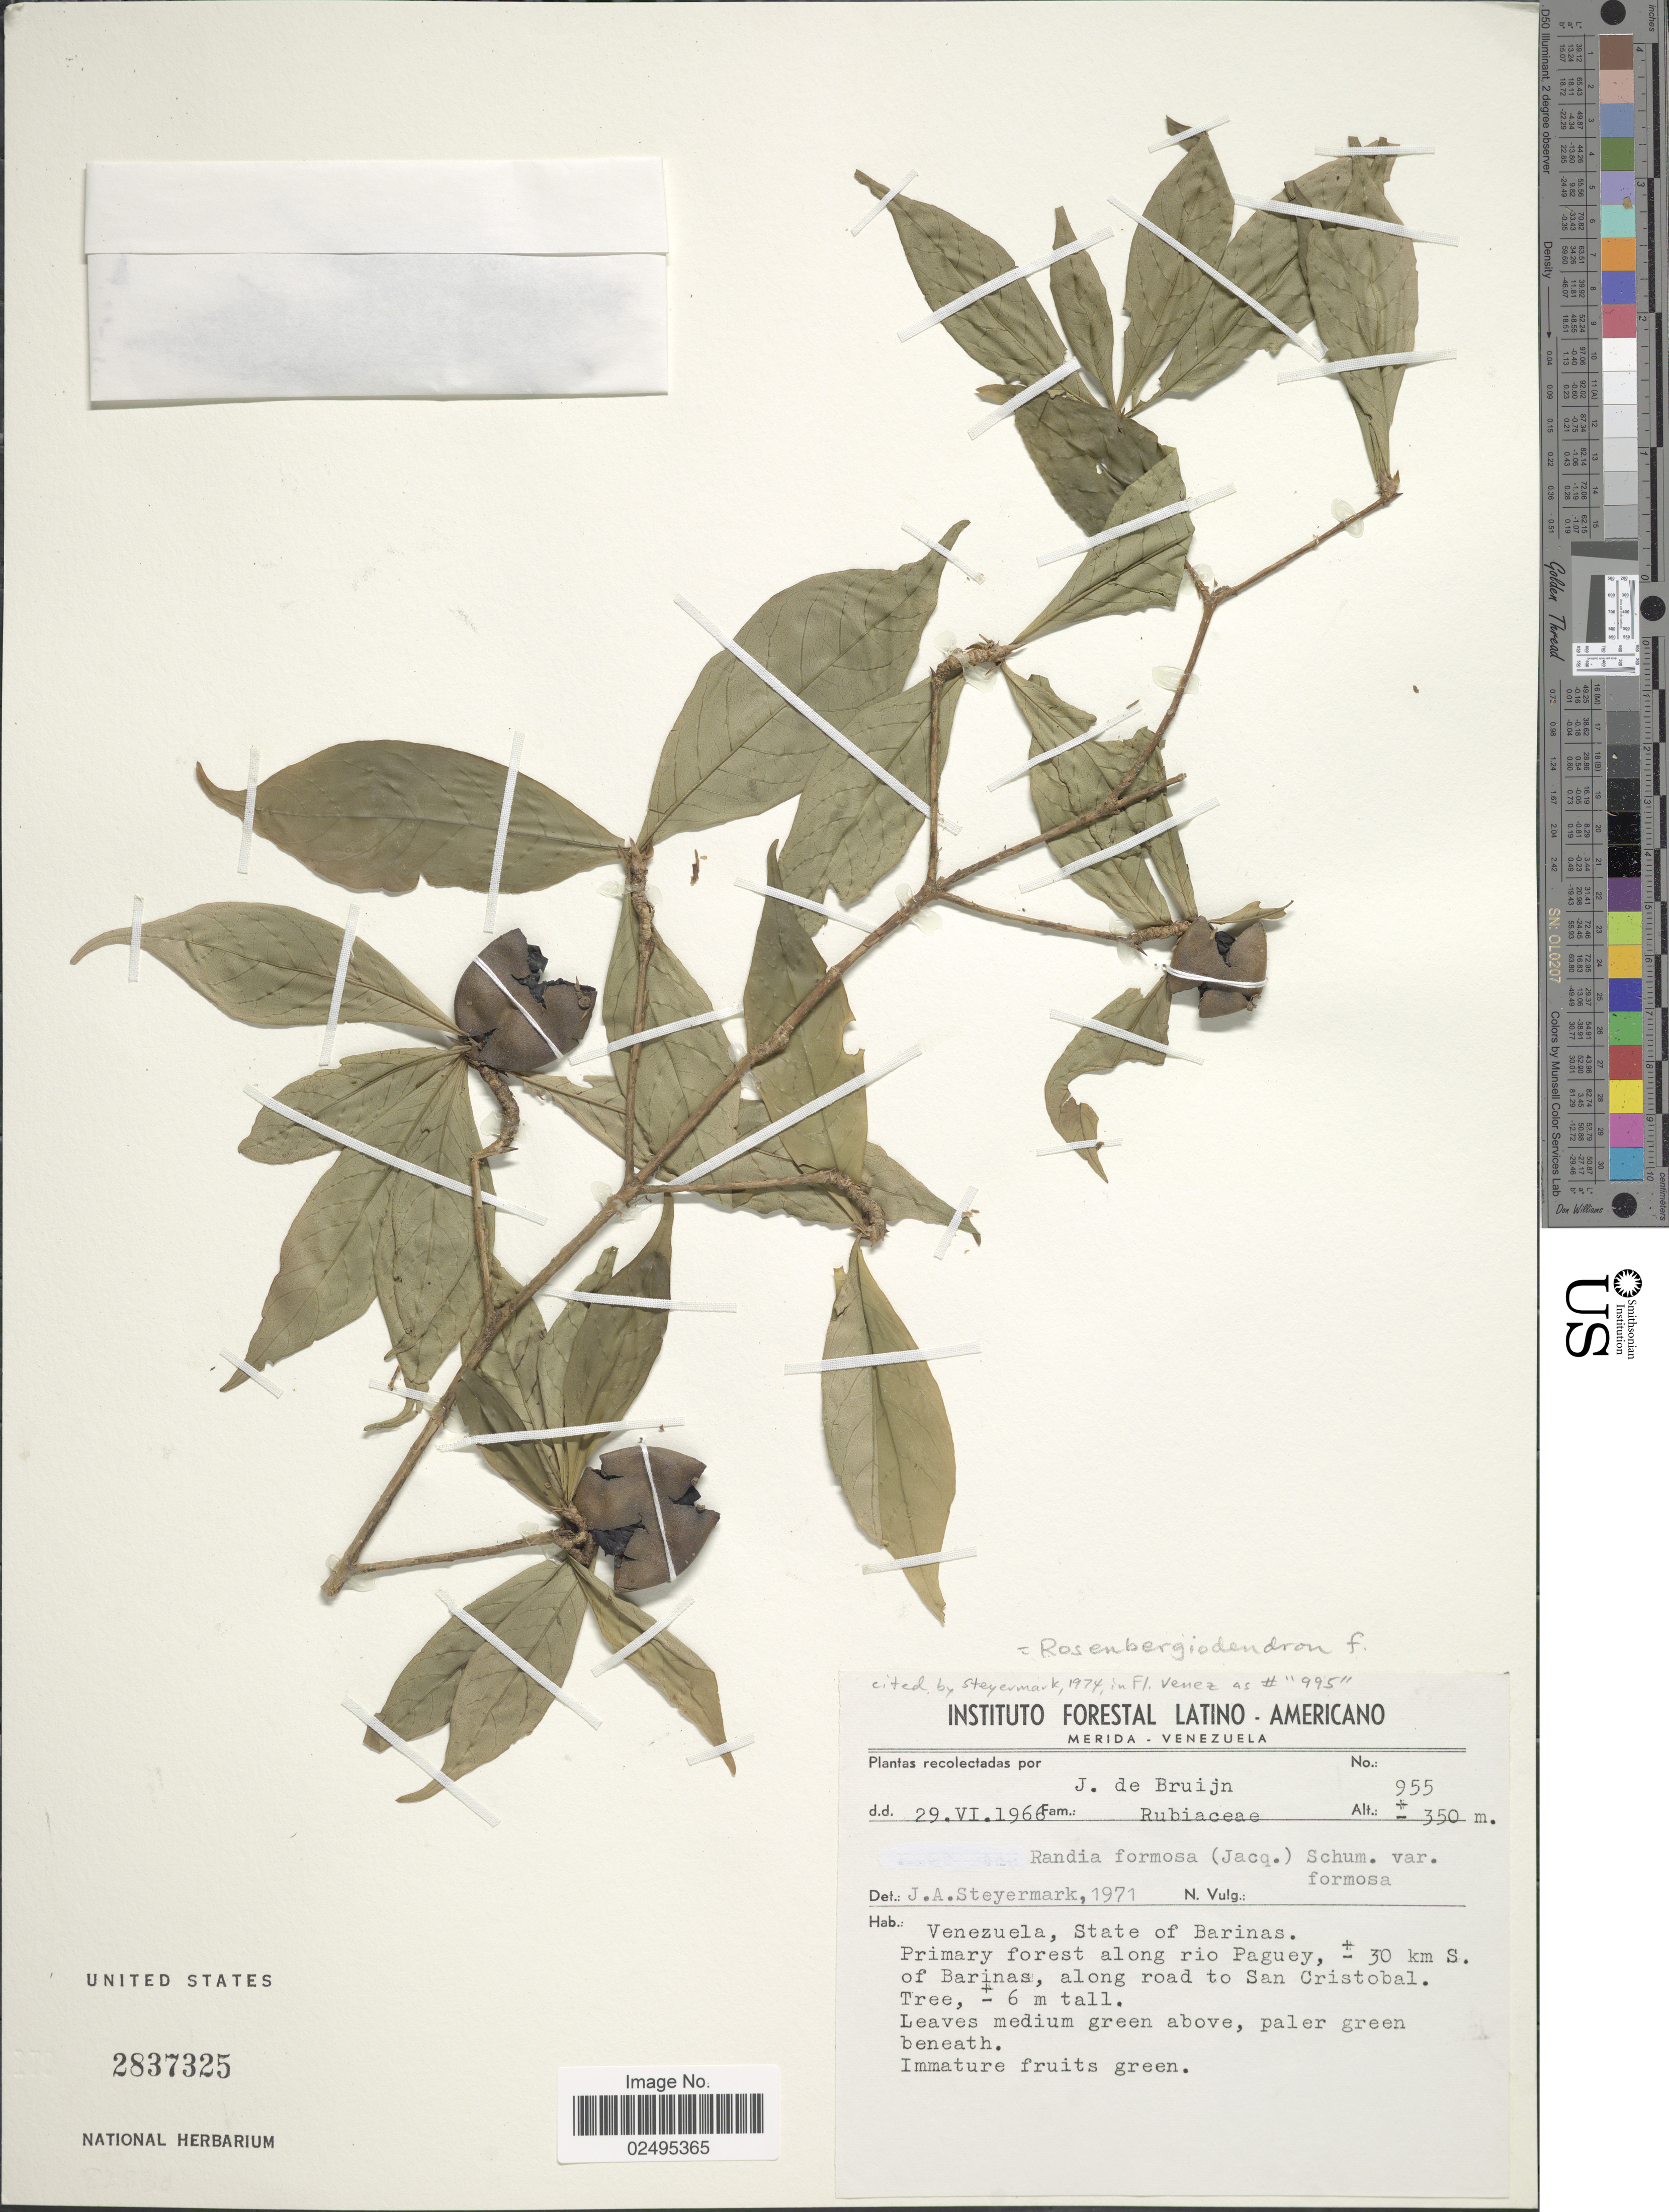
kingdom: Plantae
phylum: Tracheophyta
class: Magnoliopsida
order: Gentianales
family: Rubiaceae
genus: Rosenbergiodendron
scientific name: Rosenbergiodendron formosum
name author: (Jacq.) Fagerl.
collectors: J. Bruijn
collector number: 955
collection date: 1966-06-29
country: Venezuela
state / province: Barinas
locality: Venezuela, State of Barinas, Primary forest along rio Paguey, 30 km S. of Barinas, along road to San Cristobal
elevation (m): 350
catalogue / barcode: US 2837325